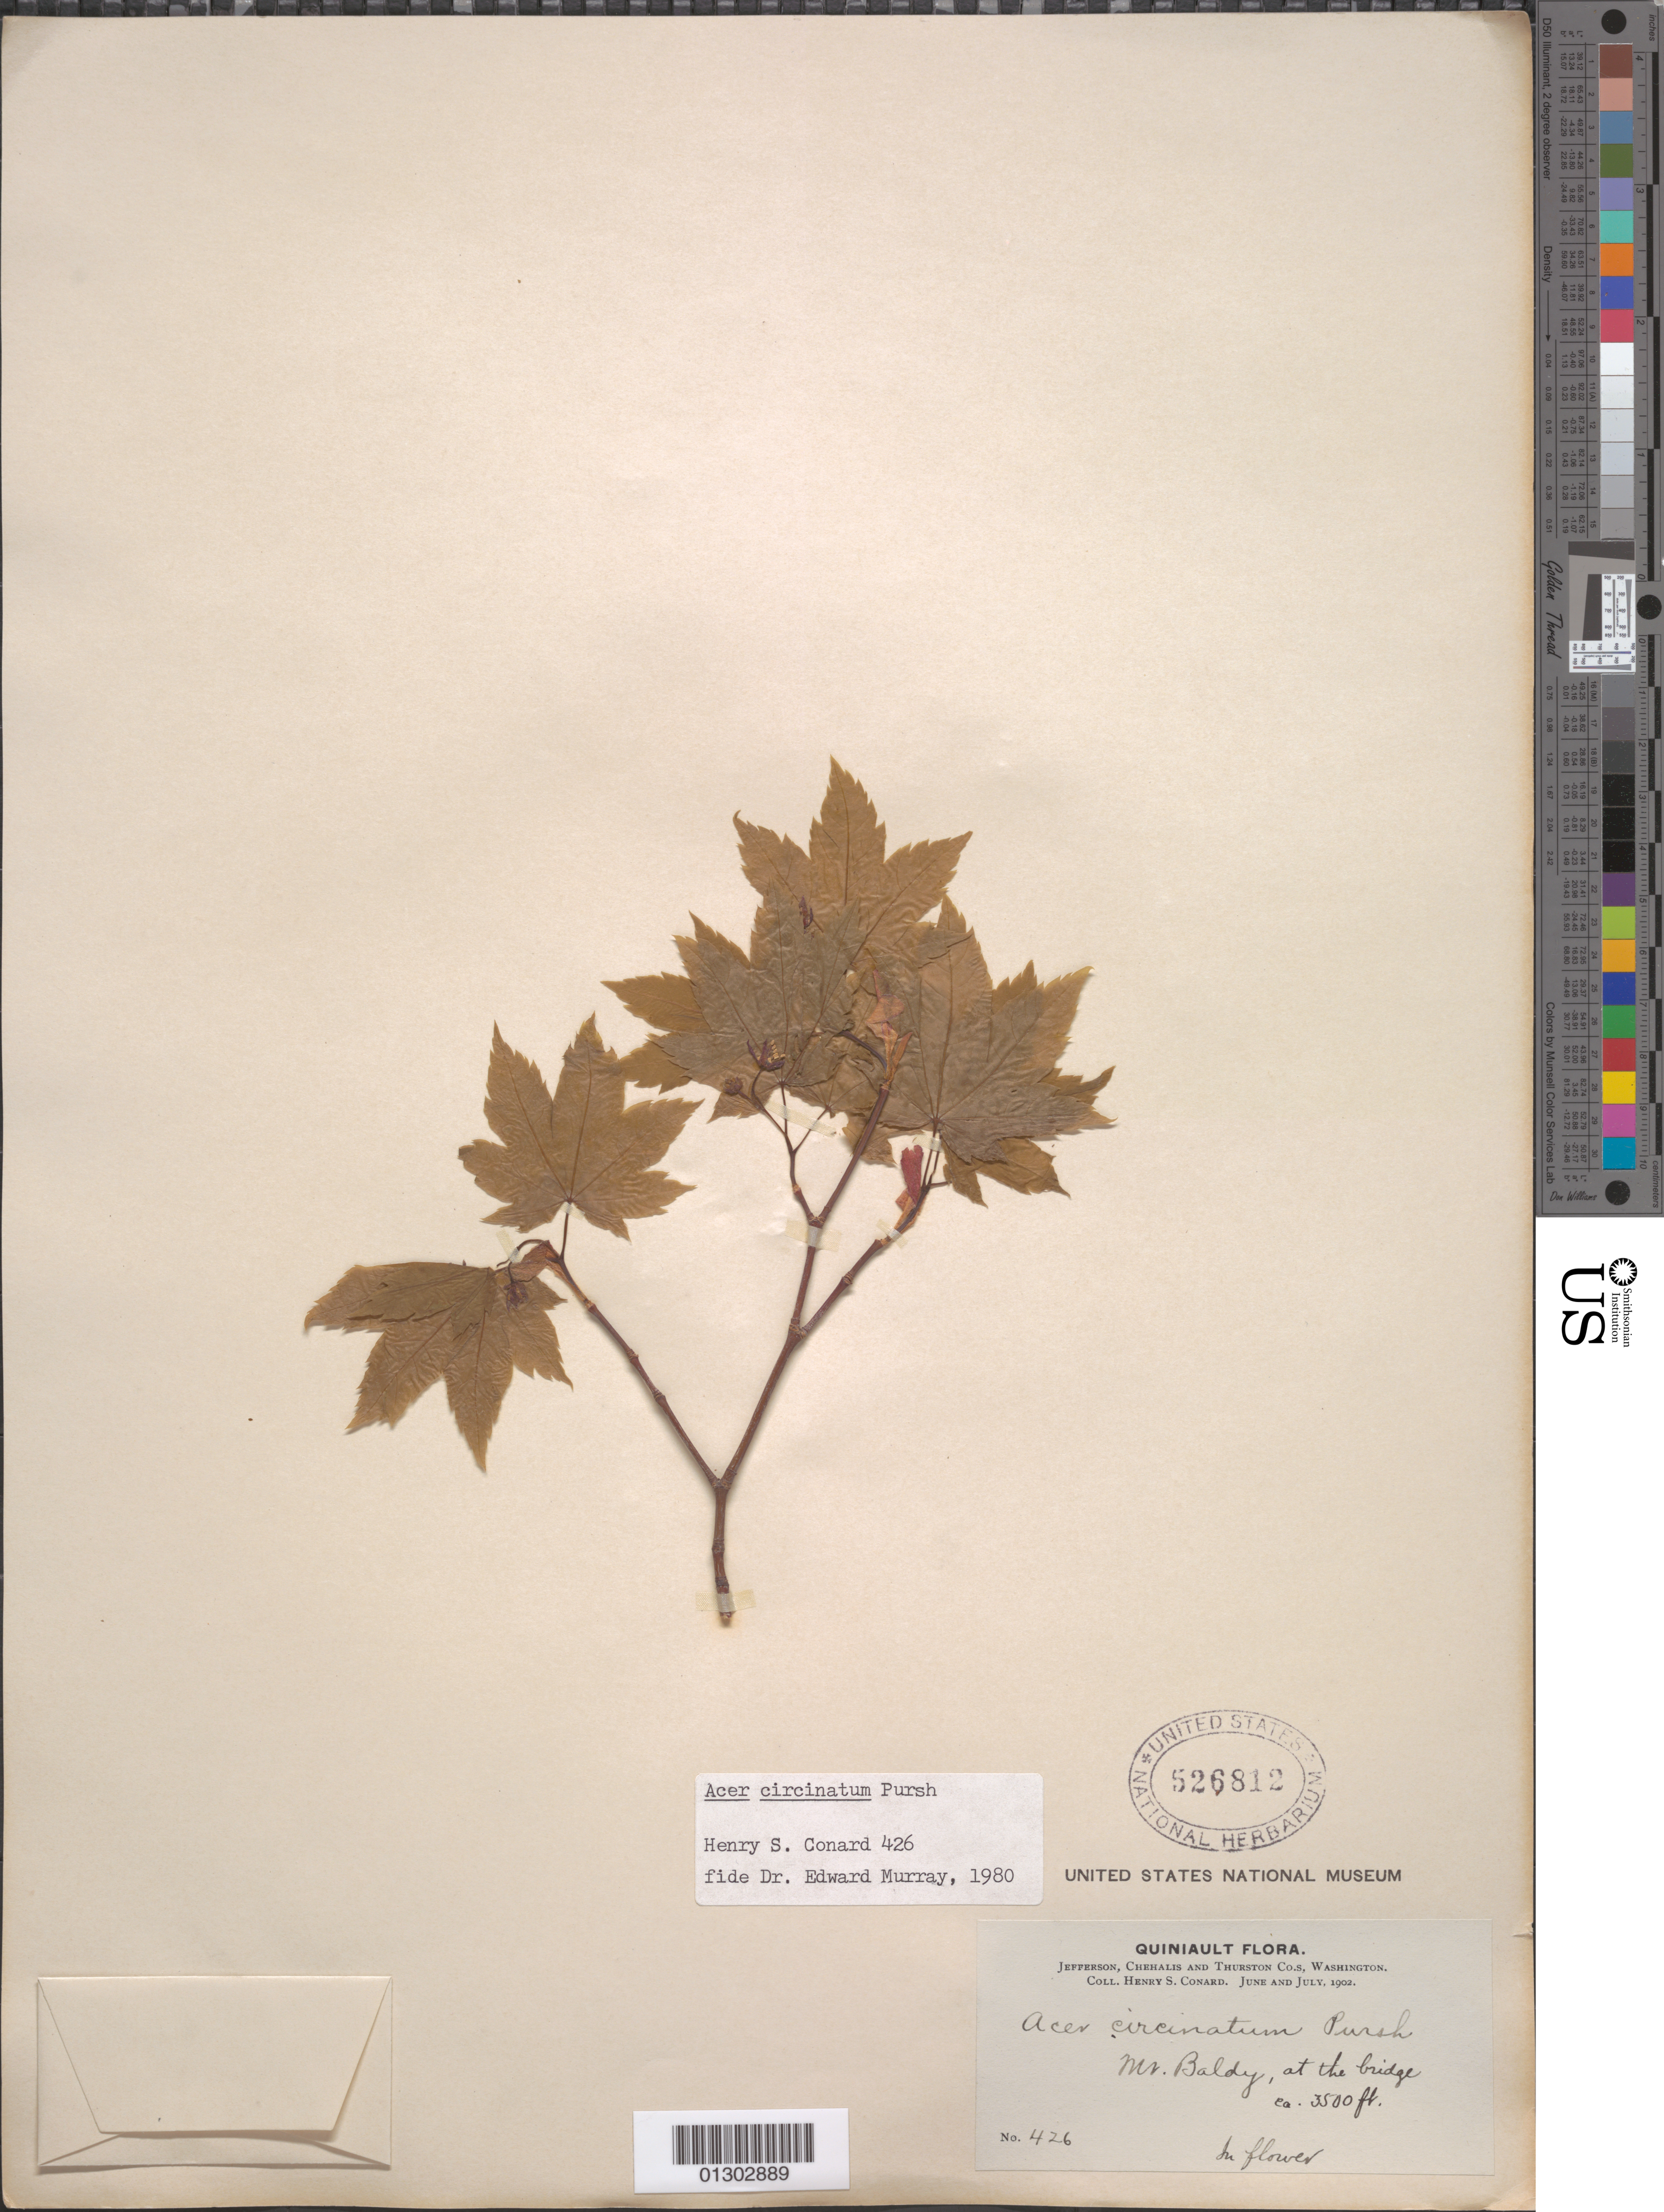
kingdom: Plantae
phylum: Tracheophyta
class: Magnoliopsida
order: Sapindales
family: Sapindaceae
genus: Acer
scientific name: Acer circinatum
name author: Pursh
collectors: H. S. Conard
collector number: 426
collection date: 1920-06/1920-07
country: United States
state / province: Washington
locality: Quinault, Mt. Baldy, at the bridge.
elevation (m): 1067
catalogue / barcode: US 526812